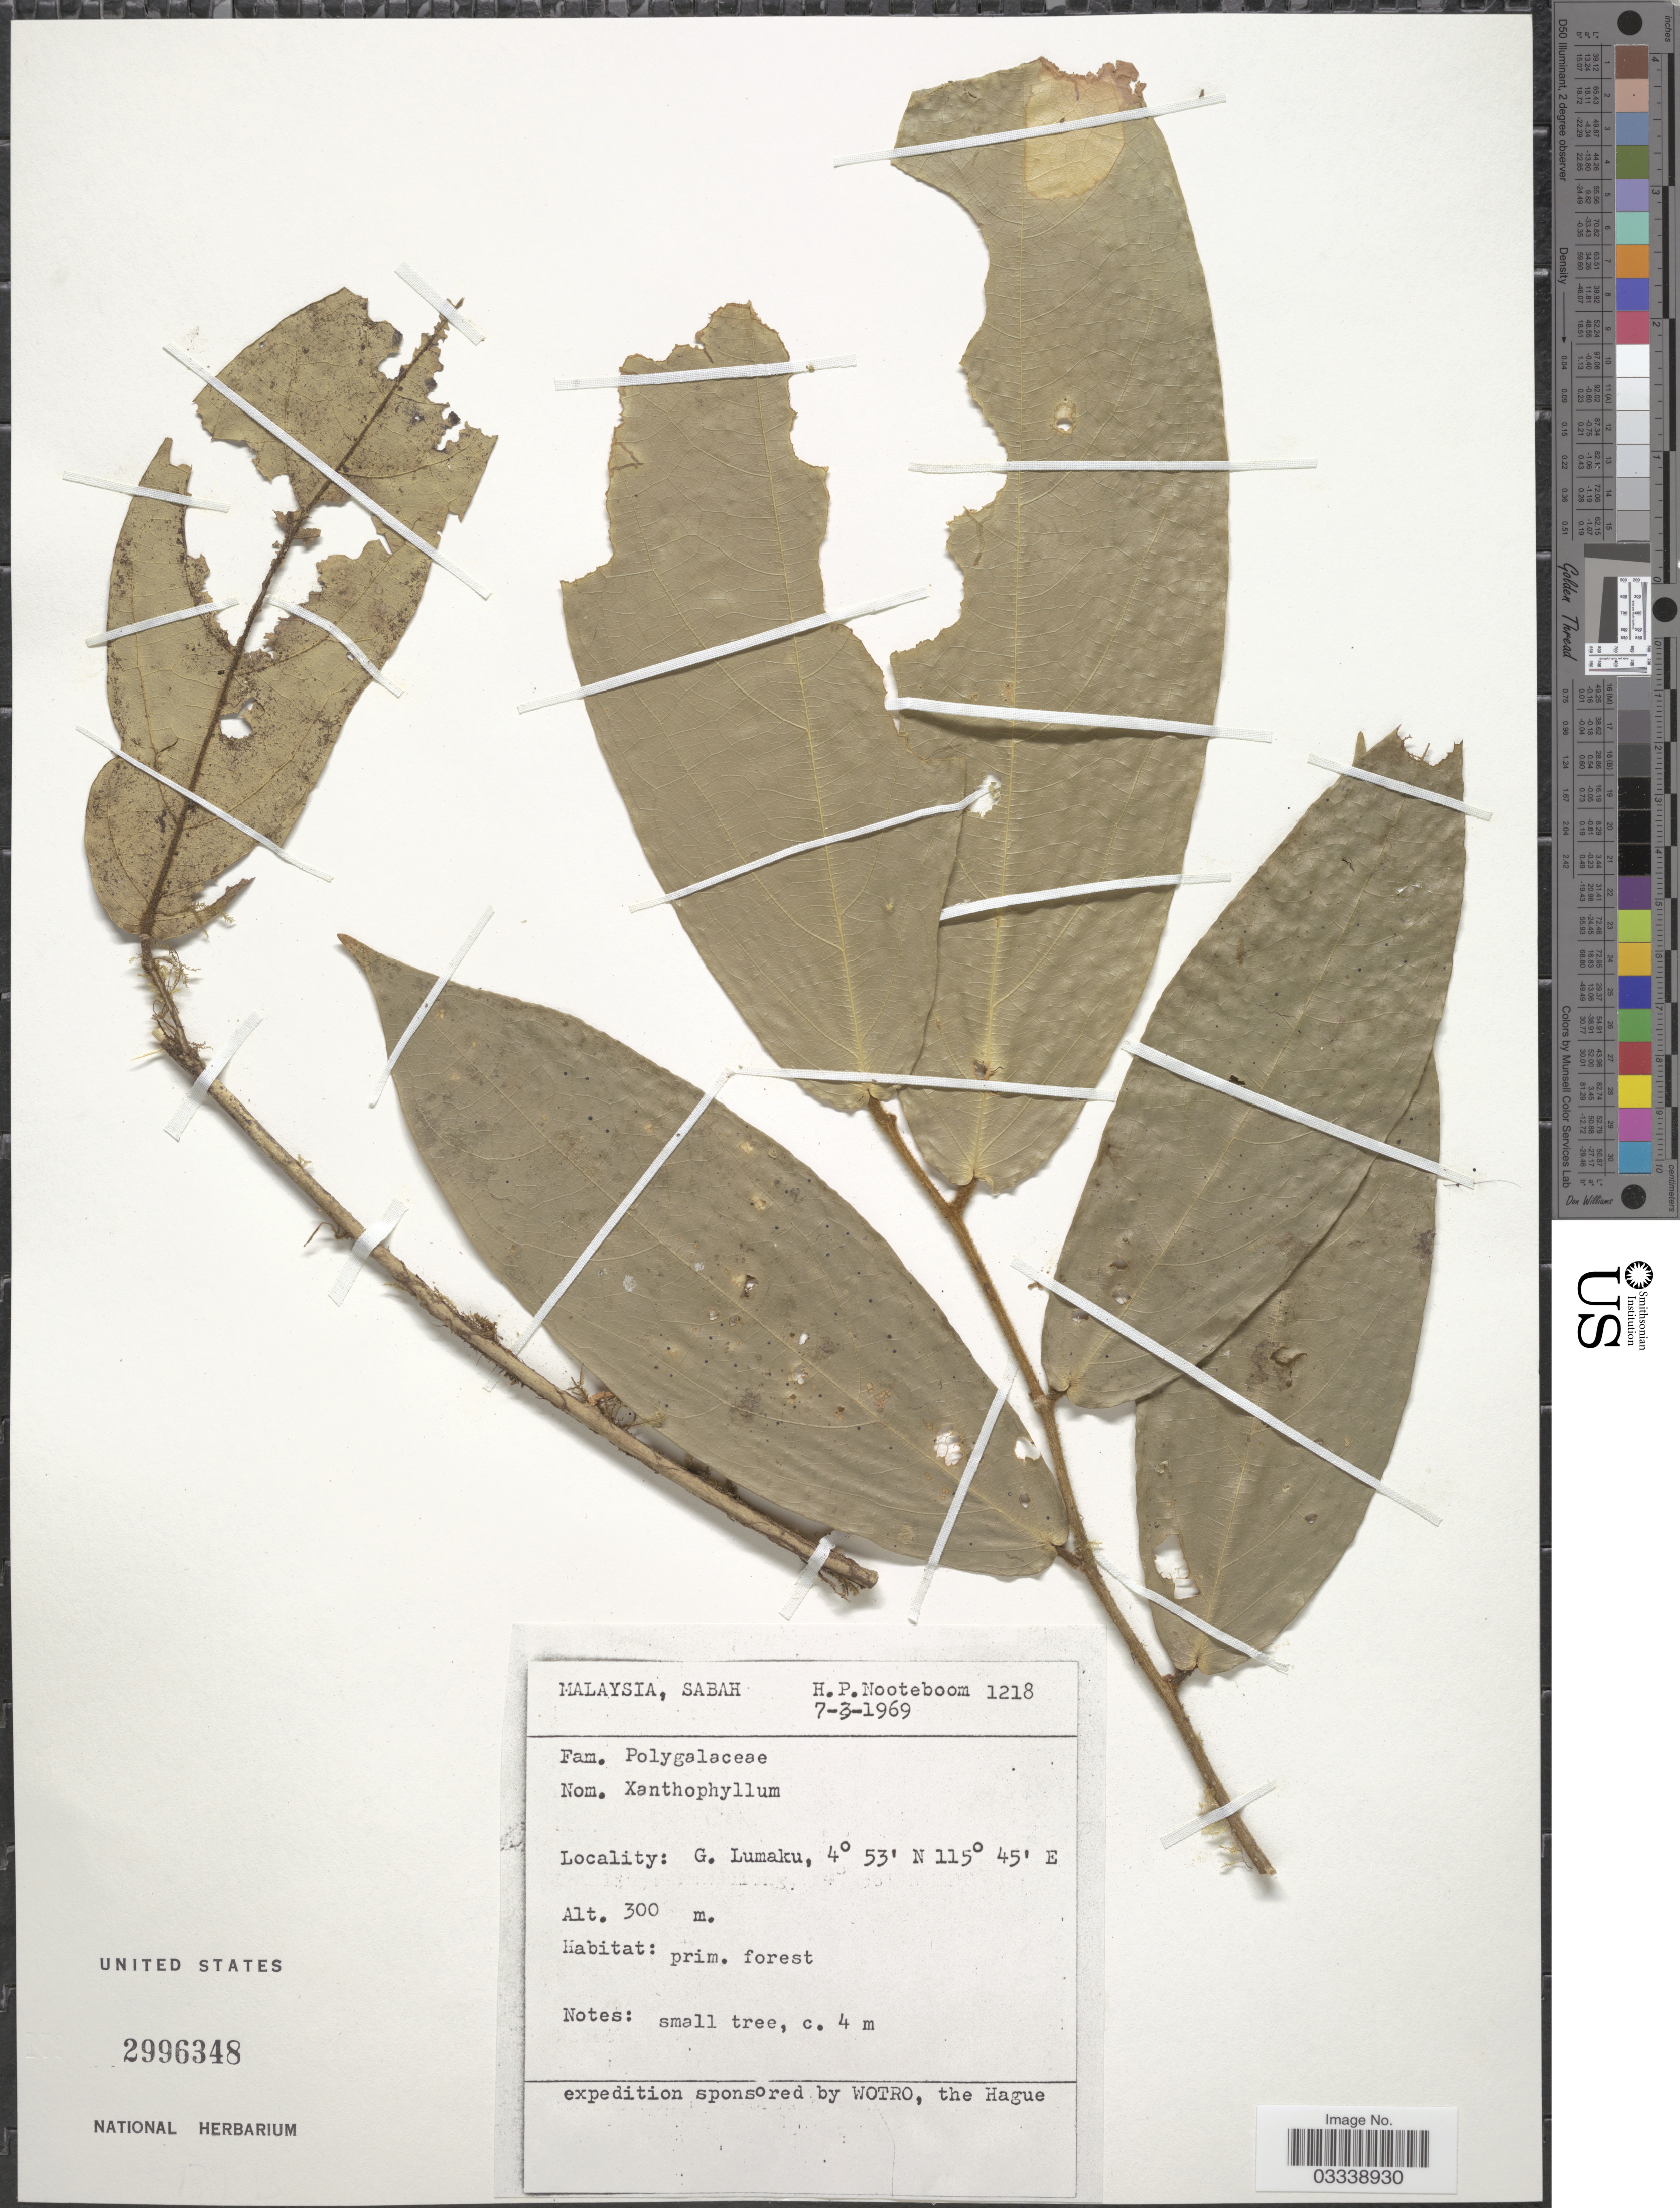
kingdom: Plantae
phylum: Tracheophyta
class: Magnoliopsida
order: Fabales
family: Polygalaceae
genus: Xanthophyllum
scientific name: Xanthophyllum sp.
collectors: H. P. Nooteboom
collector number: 1218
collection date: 1969-03-07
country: Malaysia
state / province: Sabah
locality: G. Lumaku.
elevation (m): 300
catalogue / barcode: US 2996348